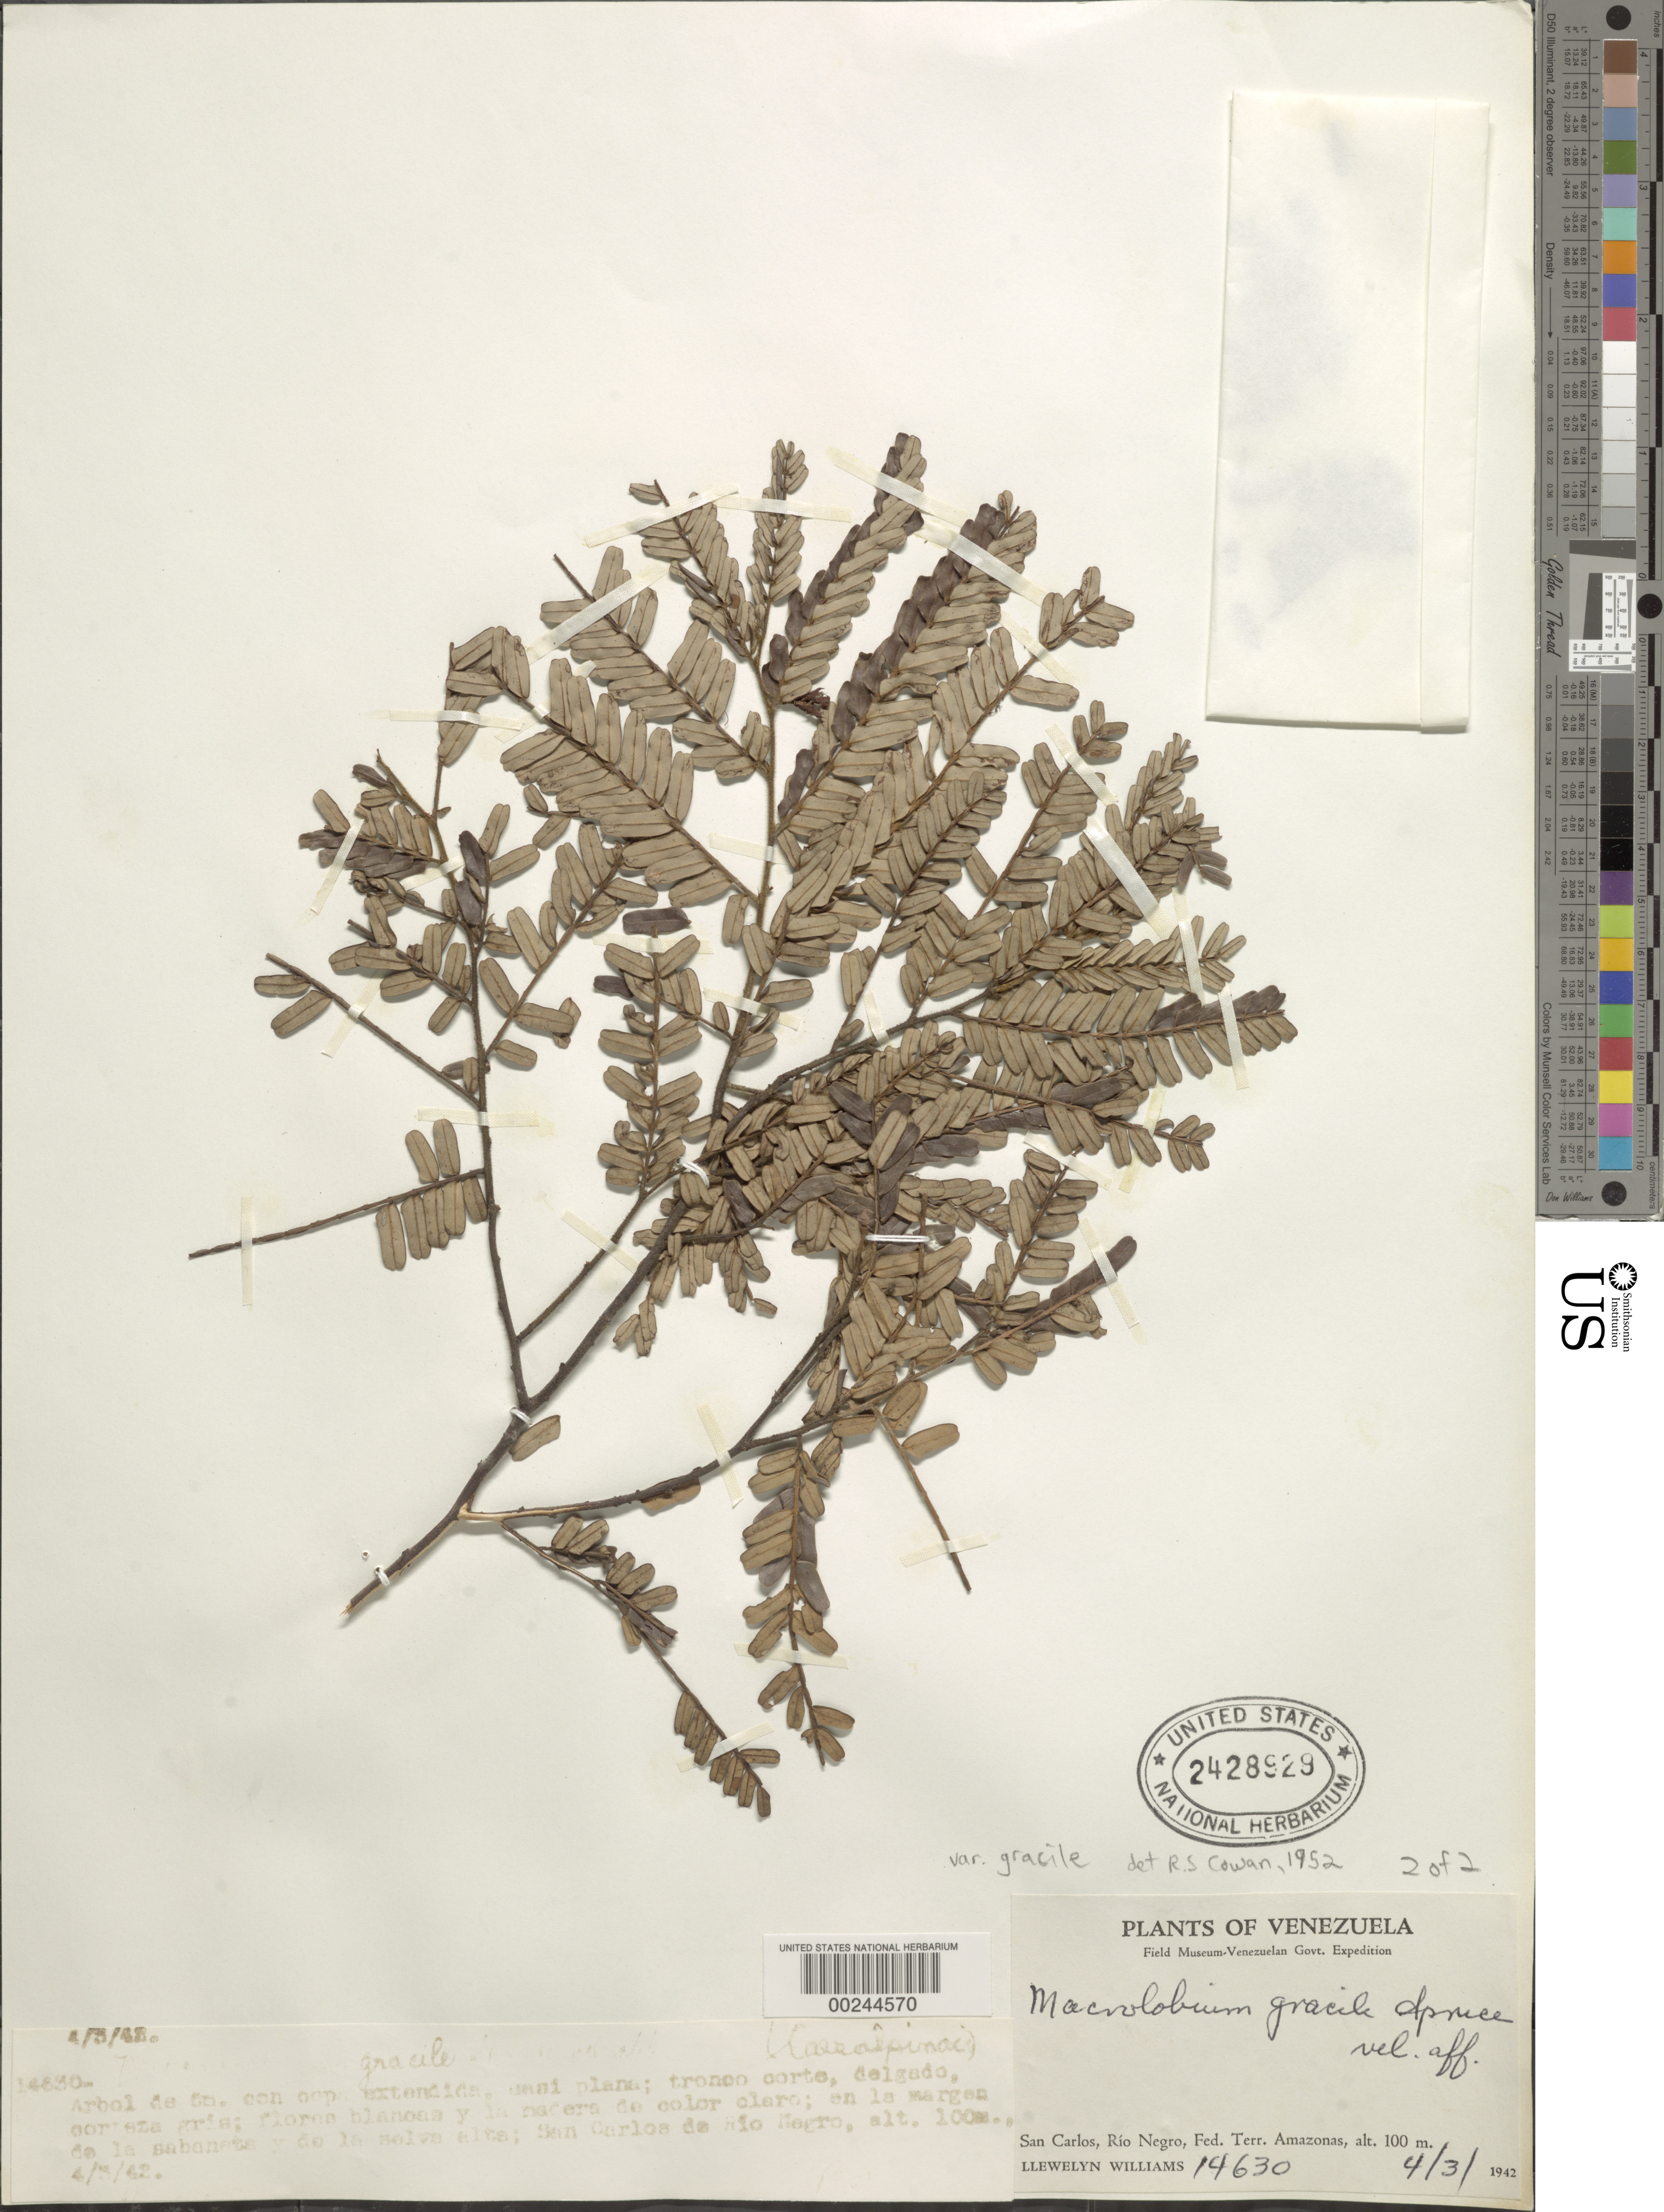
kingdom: Plantae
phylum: Tracheophyta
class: Magnoliopsida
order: Fabales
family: Fabaceae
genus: Macrolobium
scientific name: Macrolobium gracile var. gracile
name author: Spruce ex Benth.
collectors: Ll. Williams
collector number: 14630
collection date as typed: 04 Mar 1942 or 03 Apr 1942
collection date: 1942-03-04 or 1942-04-03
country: Venezuela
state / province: Amazonas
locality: San carlos de rio negro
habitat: Small savanna and tall forest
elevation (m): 100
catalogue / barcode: US 2428929